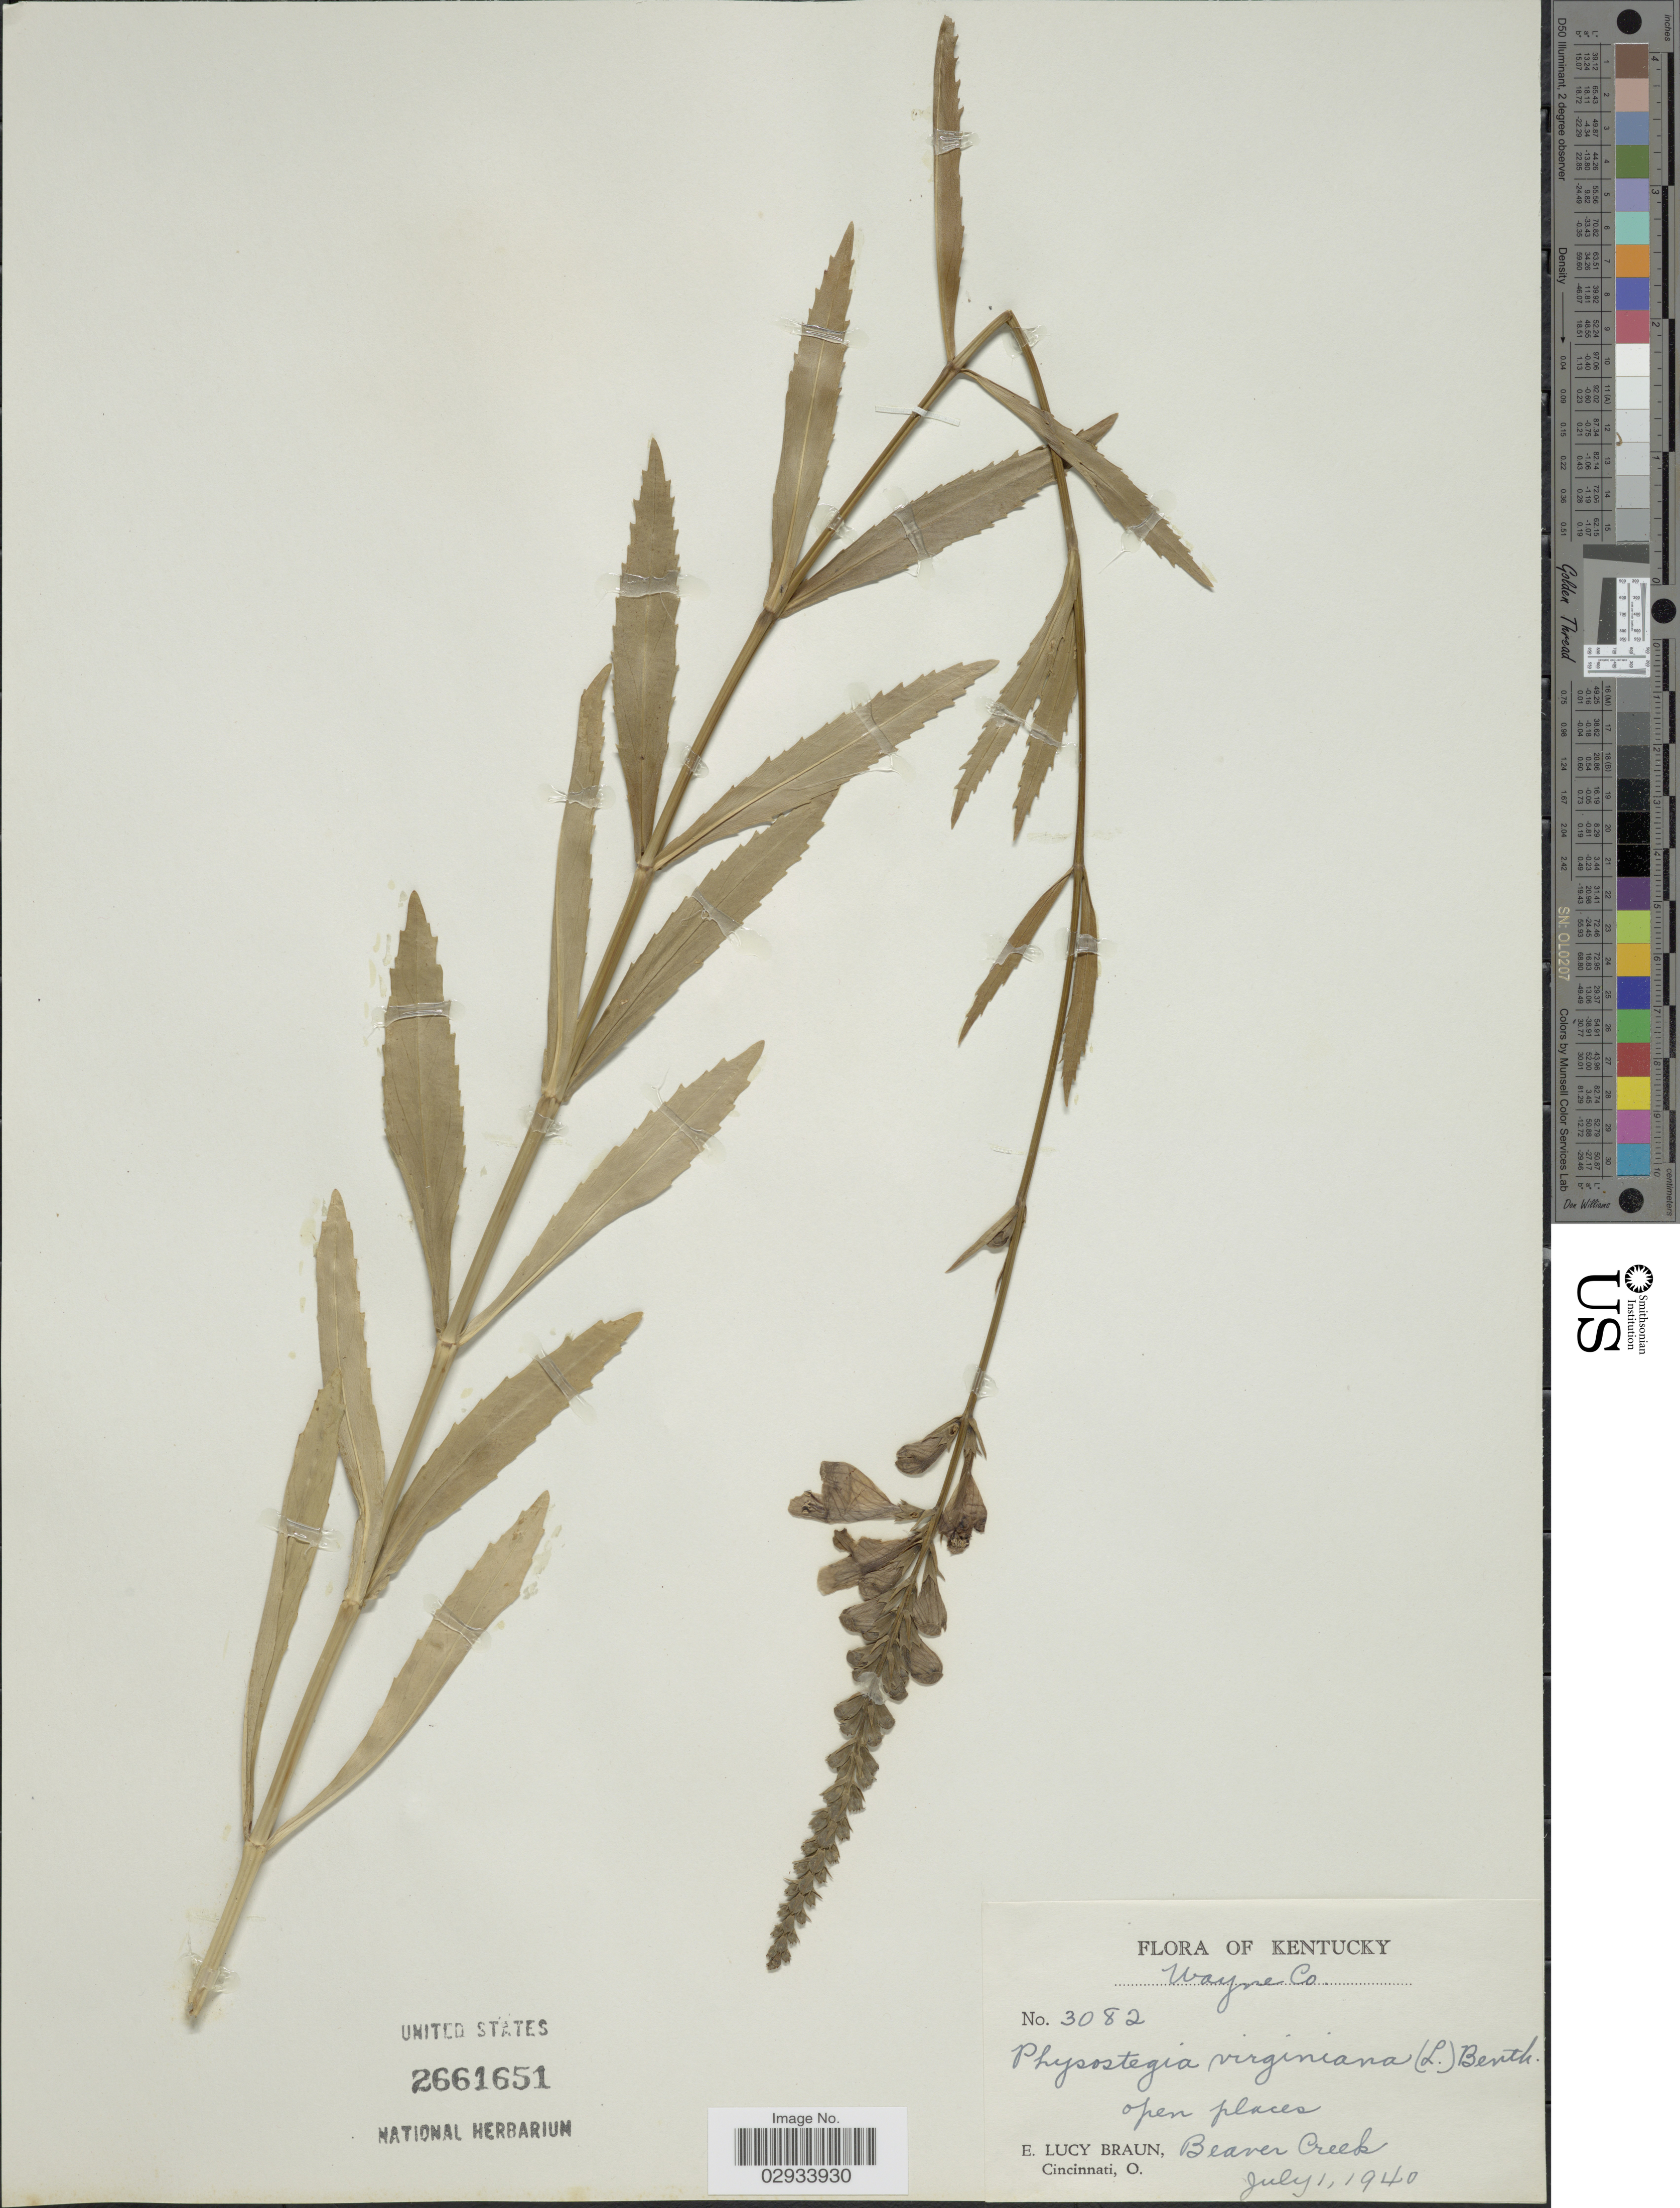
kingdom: Plantae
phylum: Tracheophyta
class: Magnoliopsida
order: Lamiales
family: Lamiaceae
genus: Physostegia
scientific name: Physostegia virginiana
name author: (L.) Benth.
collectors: E. L. Braun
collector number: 3082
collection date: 1940-07-01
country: United States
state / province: Kentucky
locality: Wayne Co. Beaver Creek.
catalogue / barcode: US 2661651